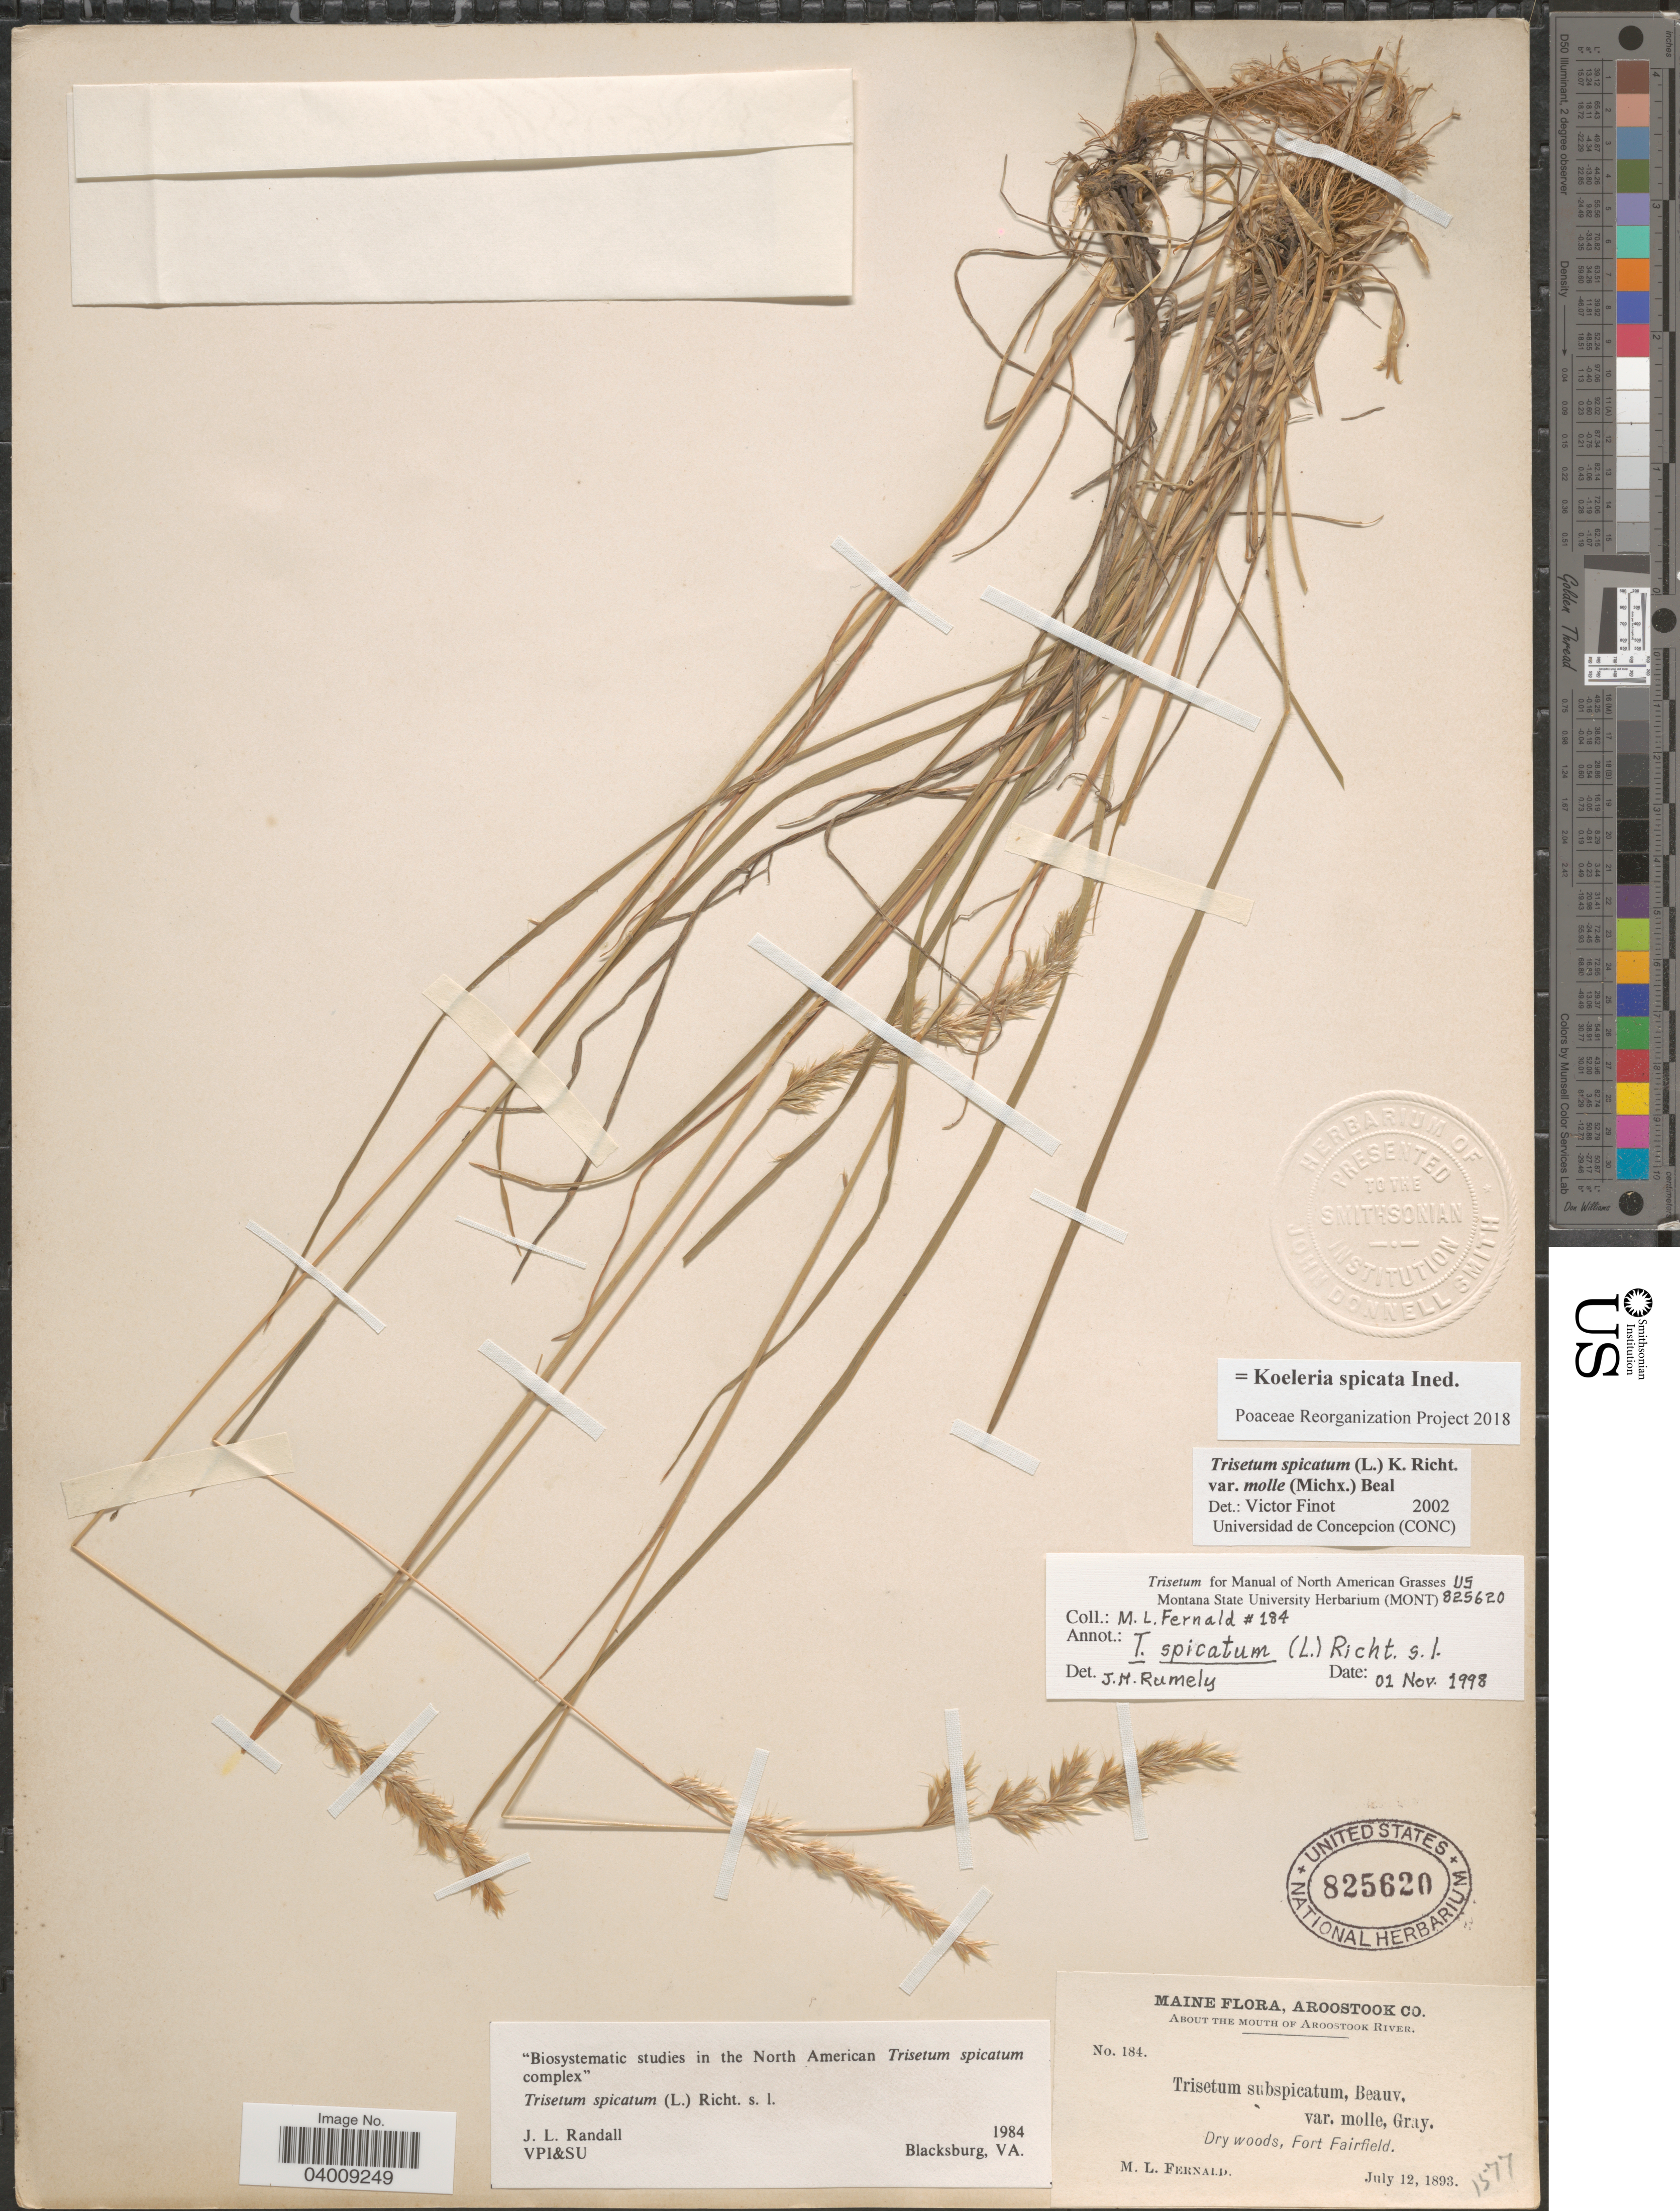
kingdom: Plantae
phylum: Tracheophyta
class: Liliopsida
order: Poales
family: Poaceae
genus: Koeleria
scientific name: Koeleria spicata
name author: (L.) Barberá et al.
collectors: M. L. Fernald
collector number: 184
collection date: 1893-07-12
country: United States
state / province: Maine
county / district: Aroostook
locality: About the mouth of Aroostook River. Dry woods, Fort Fairfield.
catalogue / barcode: US 825620